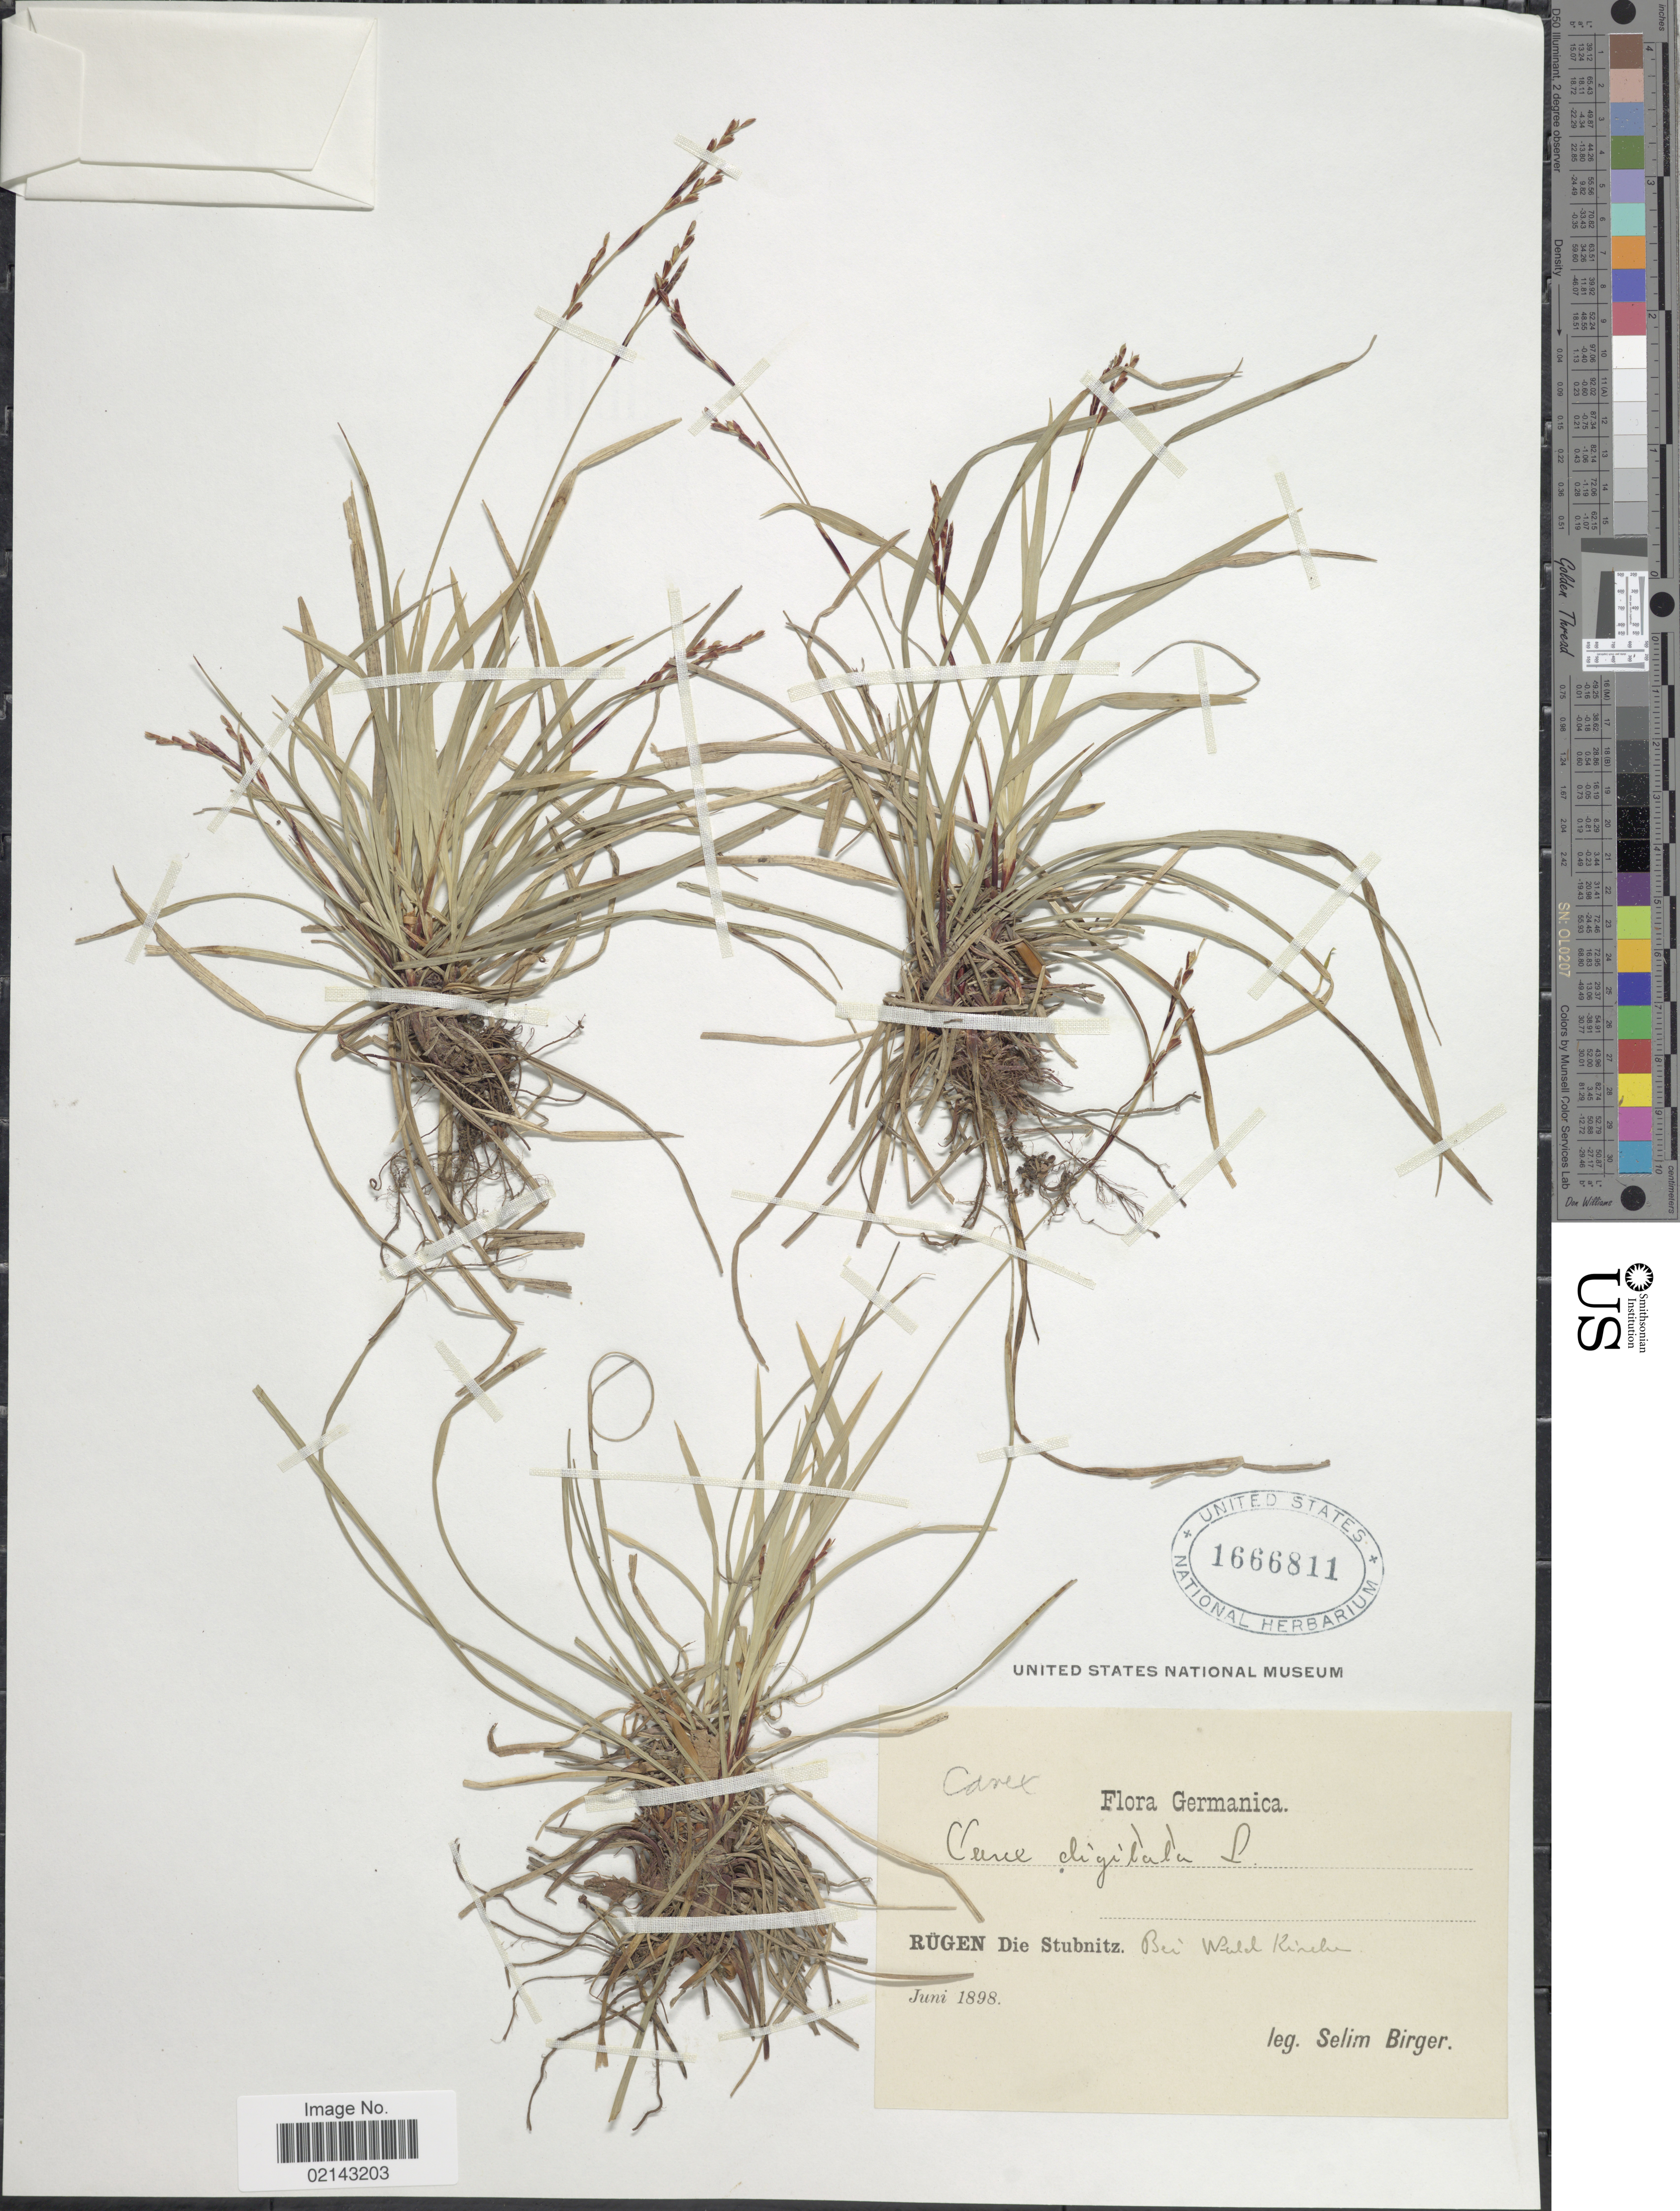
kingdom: Plantae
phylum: Tracheophyta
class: Liliopsida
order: Poales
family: Cyperaceae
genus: Carex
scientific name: Carex digitata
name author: L.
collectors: S. Birger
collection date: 1898-06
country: Germany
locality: Germanica. Rugen Die Stubnitz. Bei Wald Kinelu [interpreted].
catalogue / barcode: US 1666811